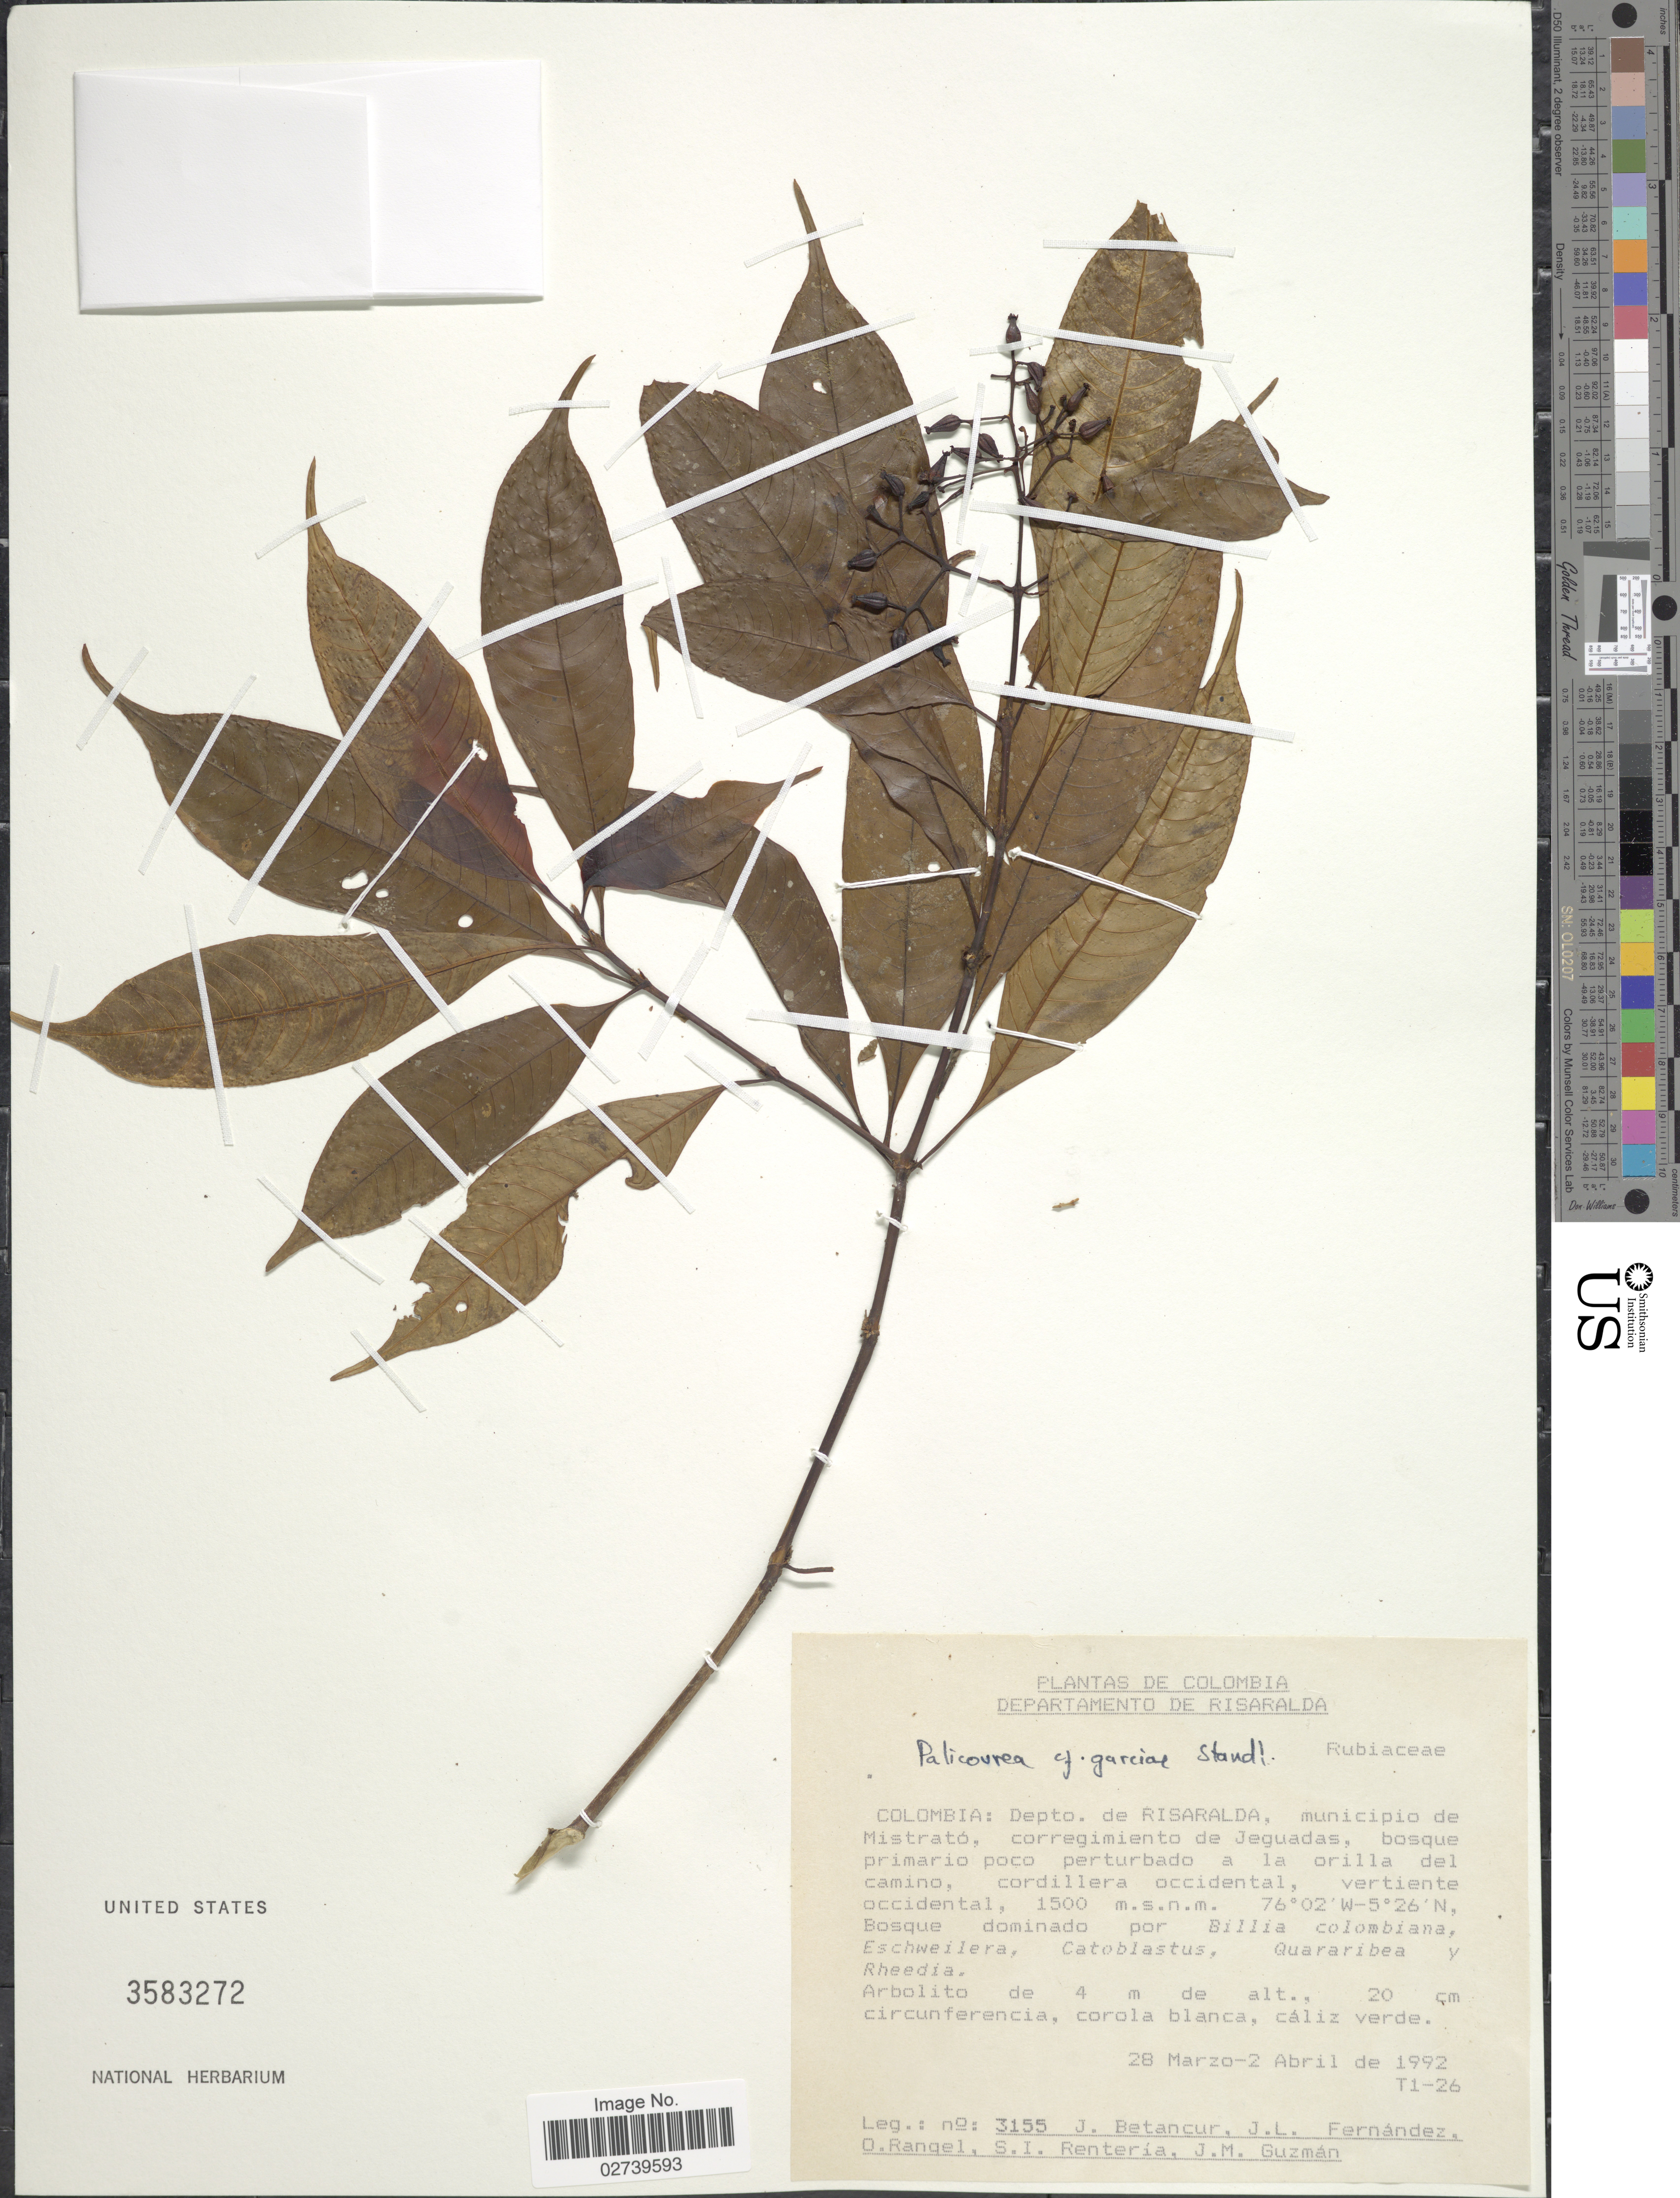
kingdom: Plantae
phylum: Tracheophyta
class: Magnoliopsida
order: Gentianales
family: Rubiaceae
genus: Palicourea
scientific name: Palicourea garciae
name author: Standl.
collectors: J. Betancur, J. Fernandez, O. Rangel, S. Renteria & J. Guzman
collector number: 3155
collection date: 1992-03-28/1992-04-02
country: Colombia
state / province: Risaralda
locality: Municipio de Mistrato, corregimiento de Jeguadas, bosque primario poco perturbado a la orilla del camino, cordillera occidental, vertiente occidental.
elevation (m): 1500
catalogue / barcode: US 3583272